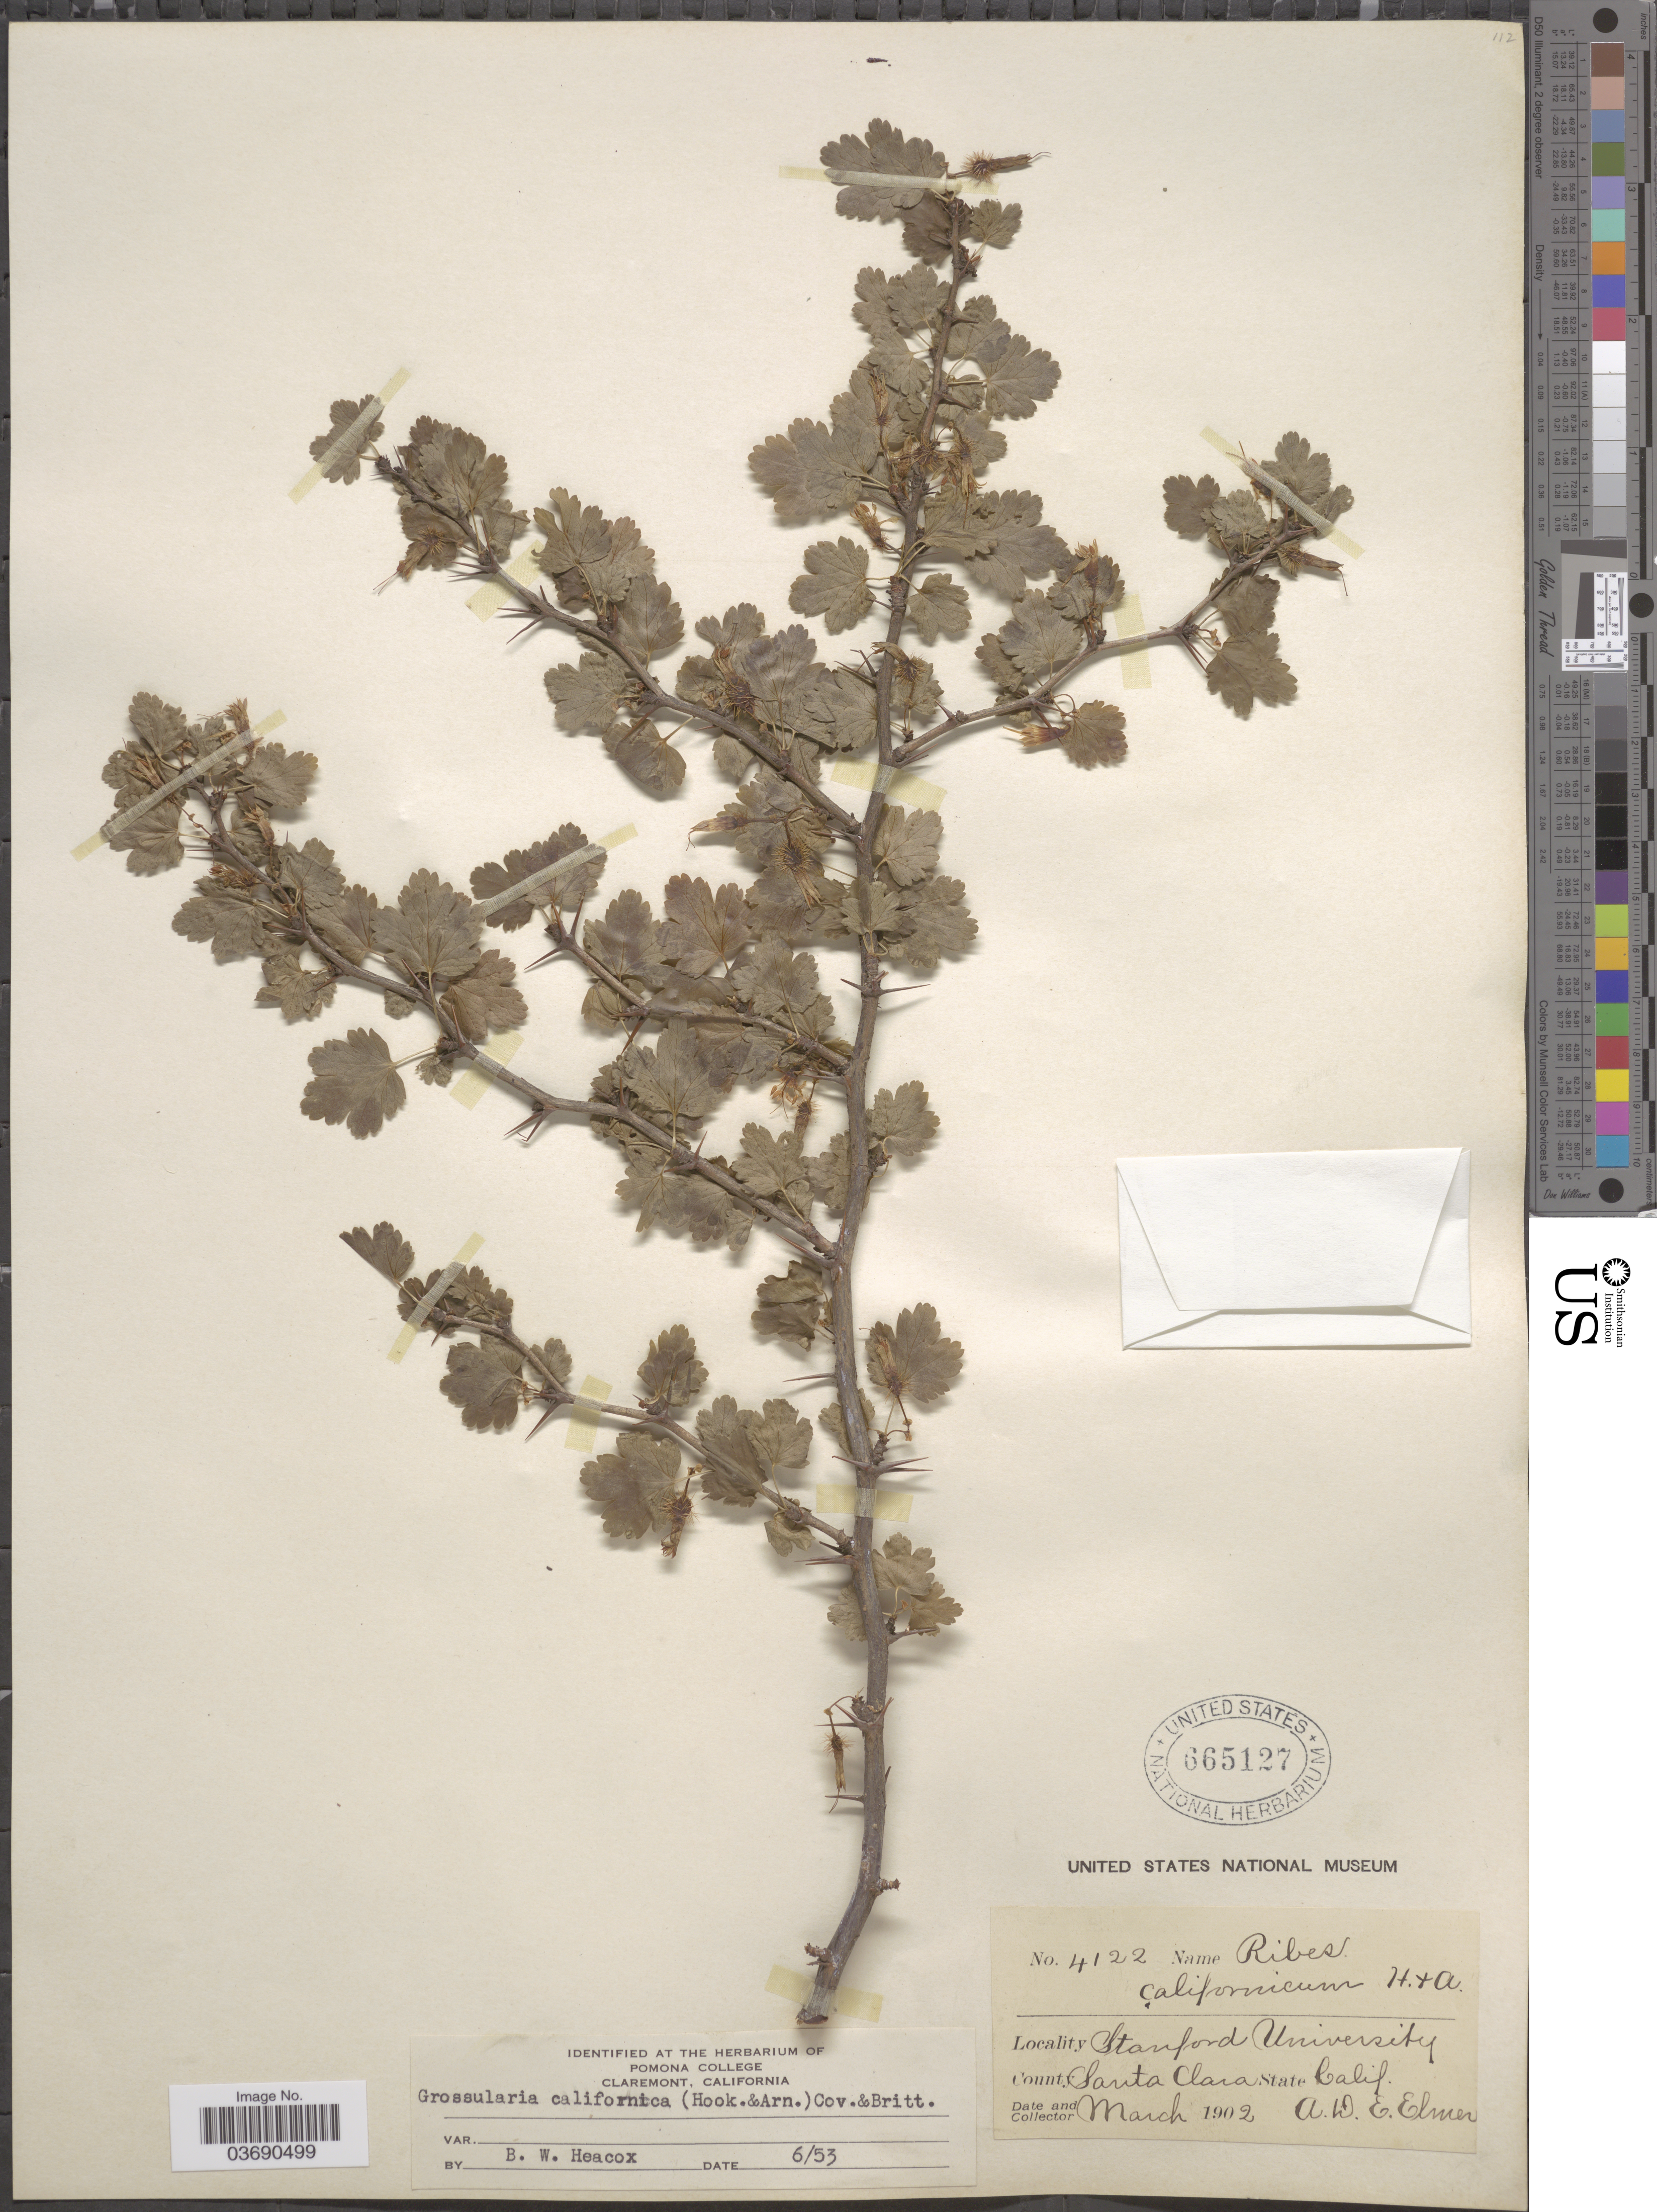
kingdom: Plantae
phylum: Tracheophyta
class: Magnoliopsida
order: Saxifragales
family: Grossulariaceae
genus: Ribes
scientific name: Ribes californicum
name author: Hook. & Arn.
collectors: A. D. E. Elmer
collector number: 4122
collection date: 1902-03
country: United States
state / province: California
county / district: Santa Clara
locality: Stanford University. County Santa Clara.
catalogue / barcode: US 665127